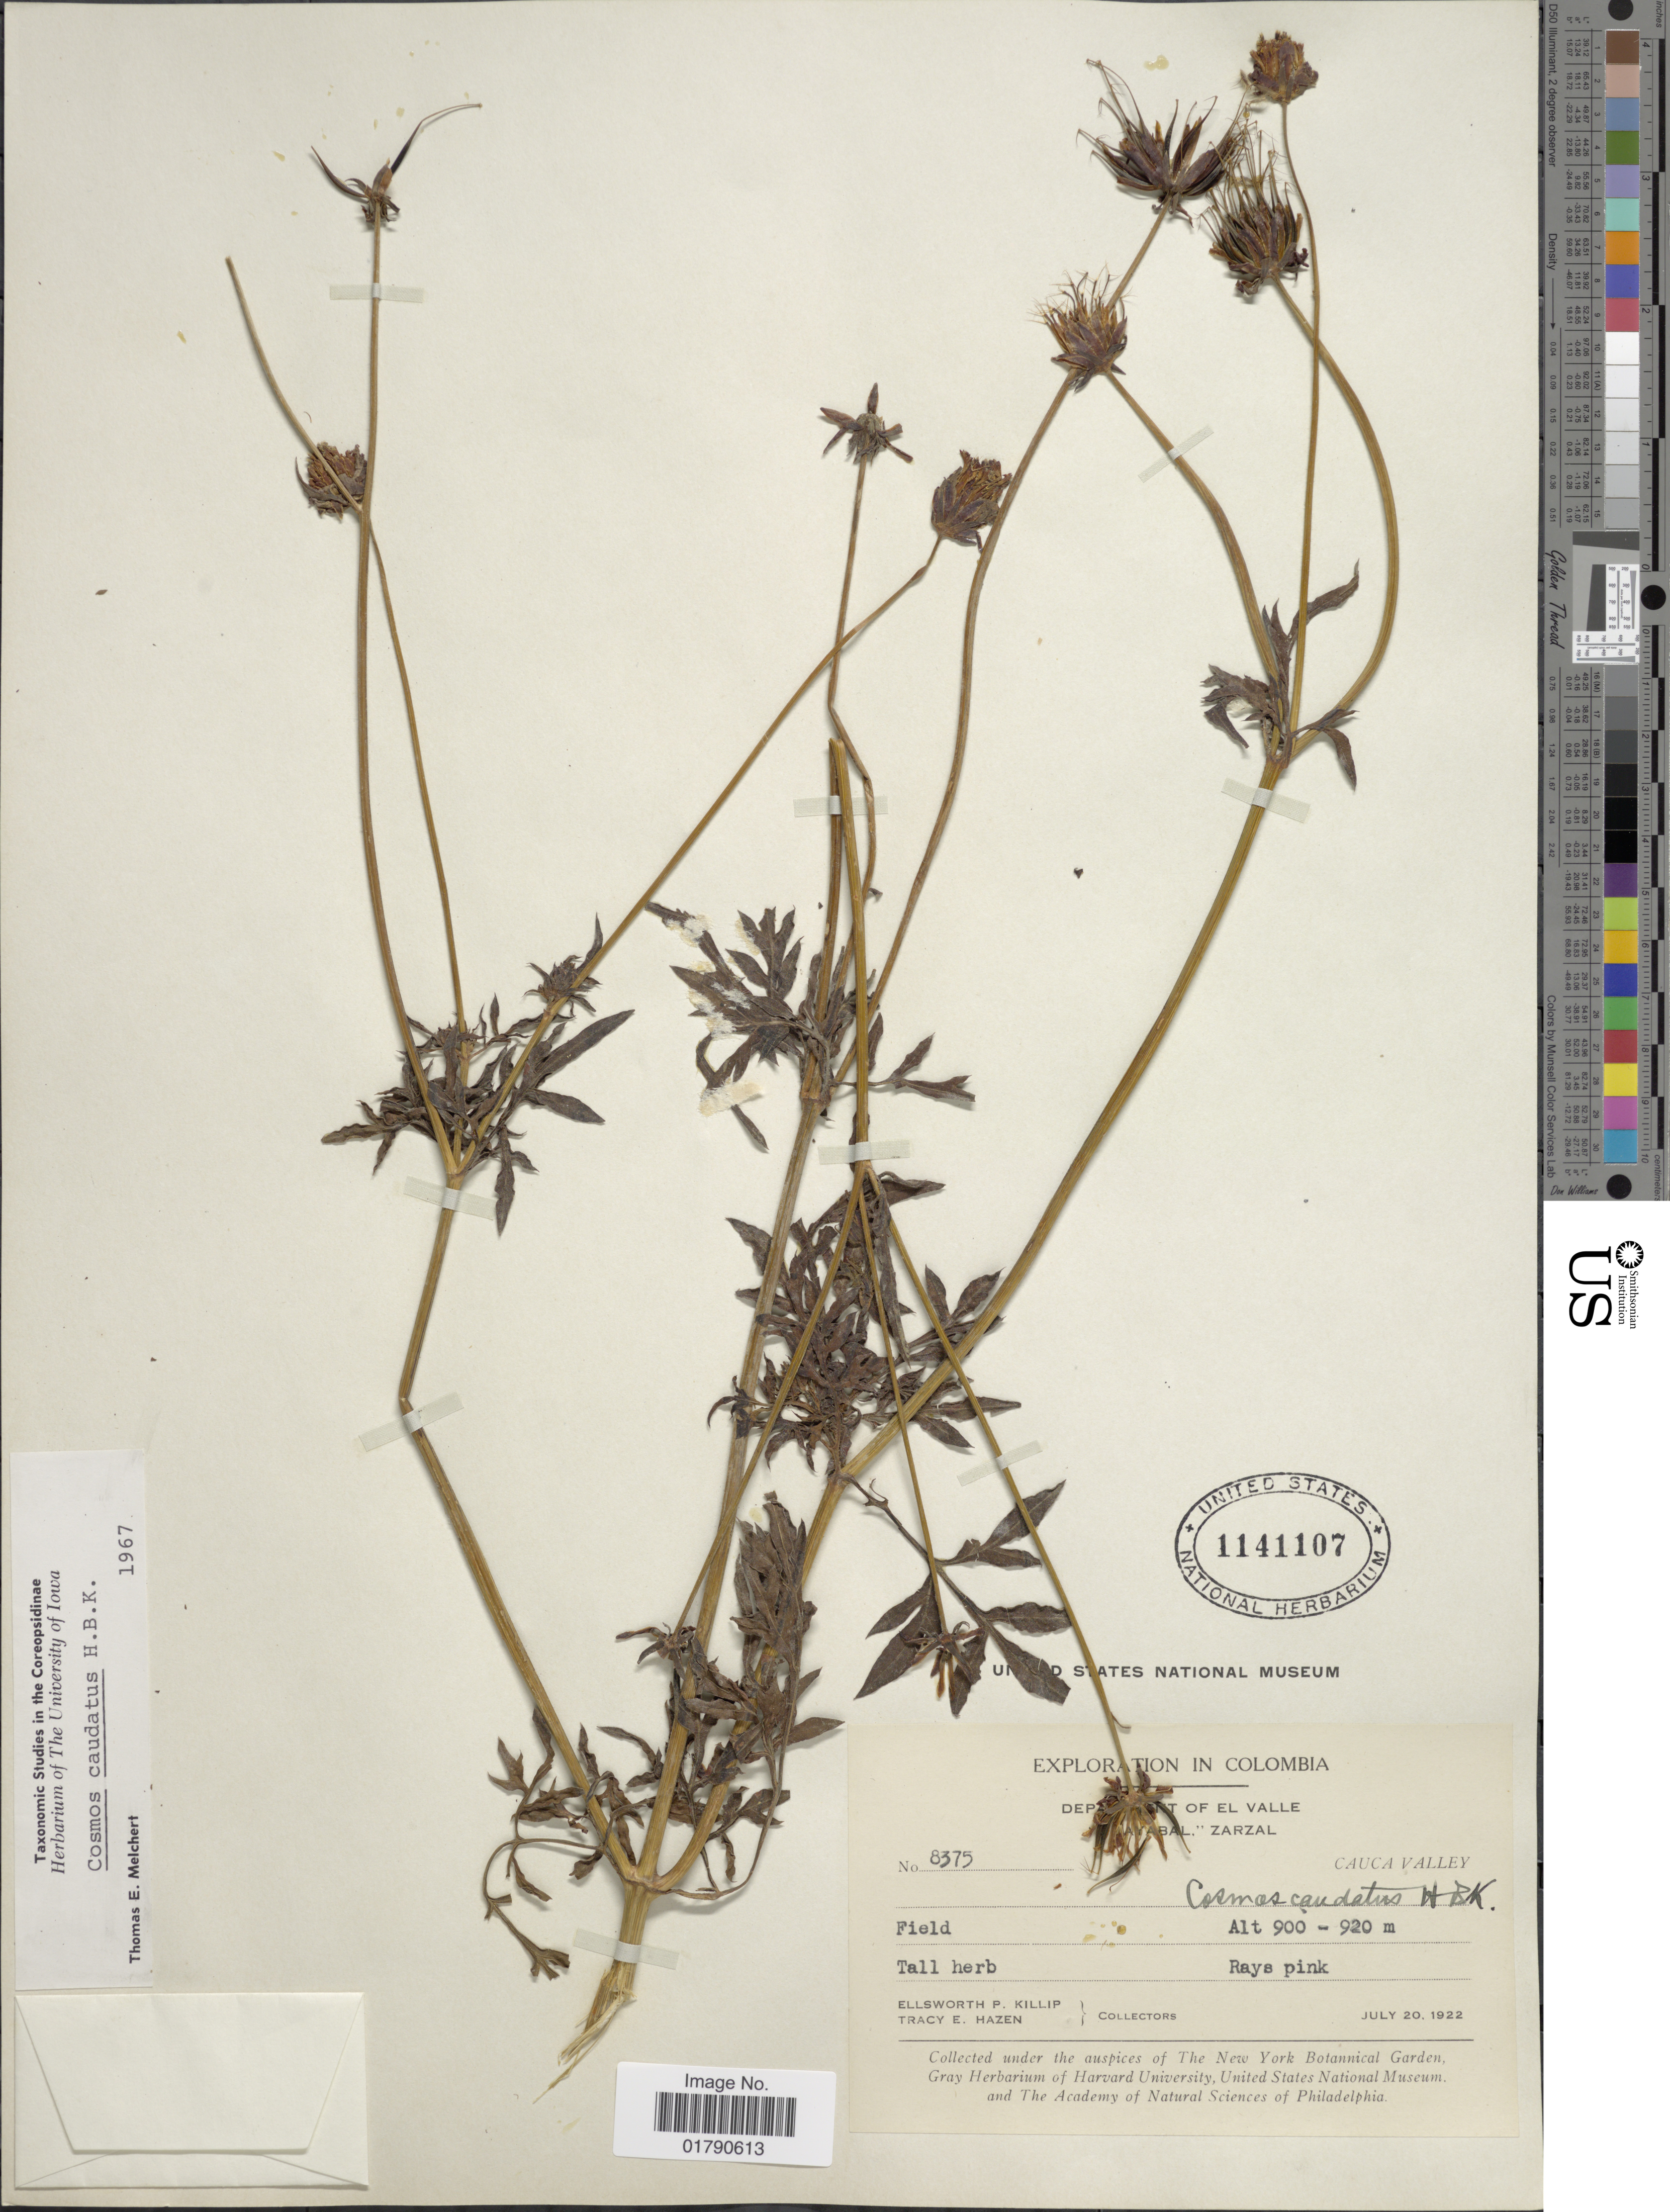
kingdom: Plantae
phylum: Tracheophyta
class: Magnoliopsida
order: Asterales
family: Asteraceae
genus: Cosmos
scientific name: Cosmos caudatus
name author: Kunth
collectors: E. P. Killip & T. E. Hazen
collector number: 8375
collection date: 1922-07-20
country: Colombia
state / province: Valle del Cauca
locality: "Guayabal", Zarzal, Cauca Valley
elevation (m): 900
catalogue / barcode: US 1141107